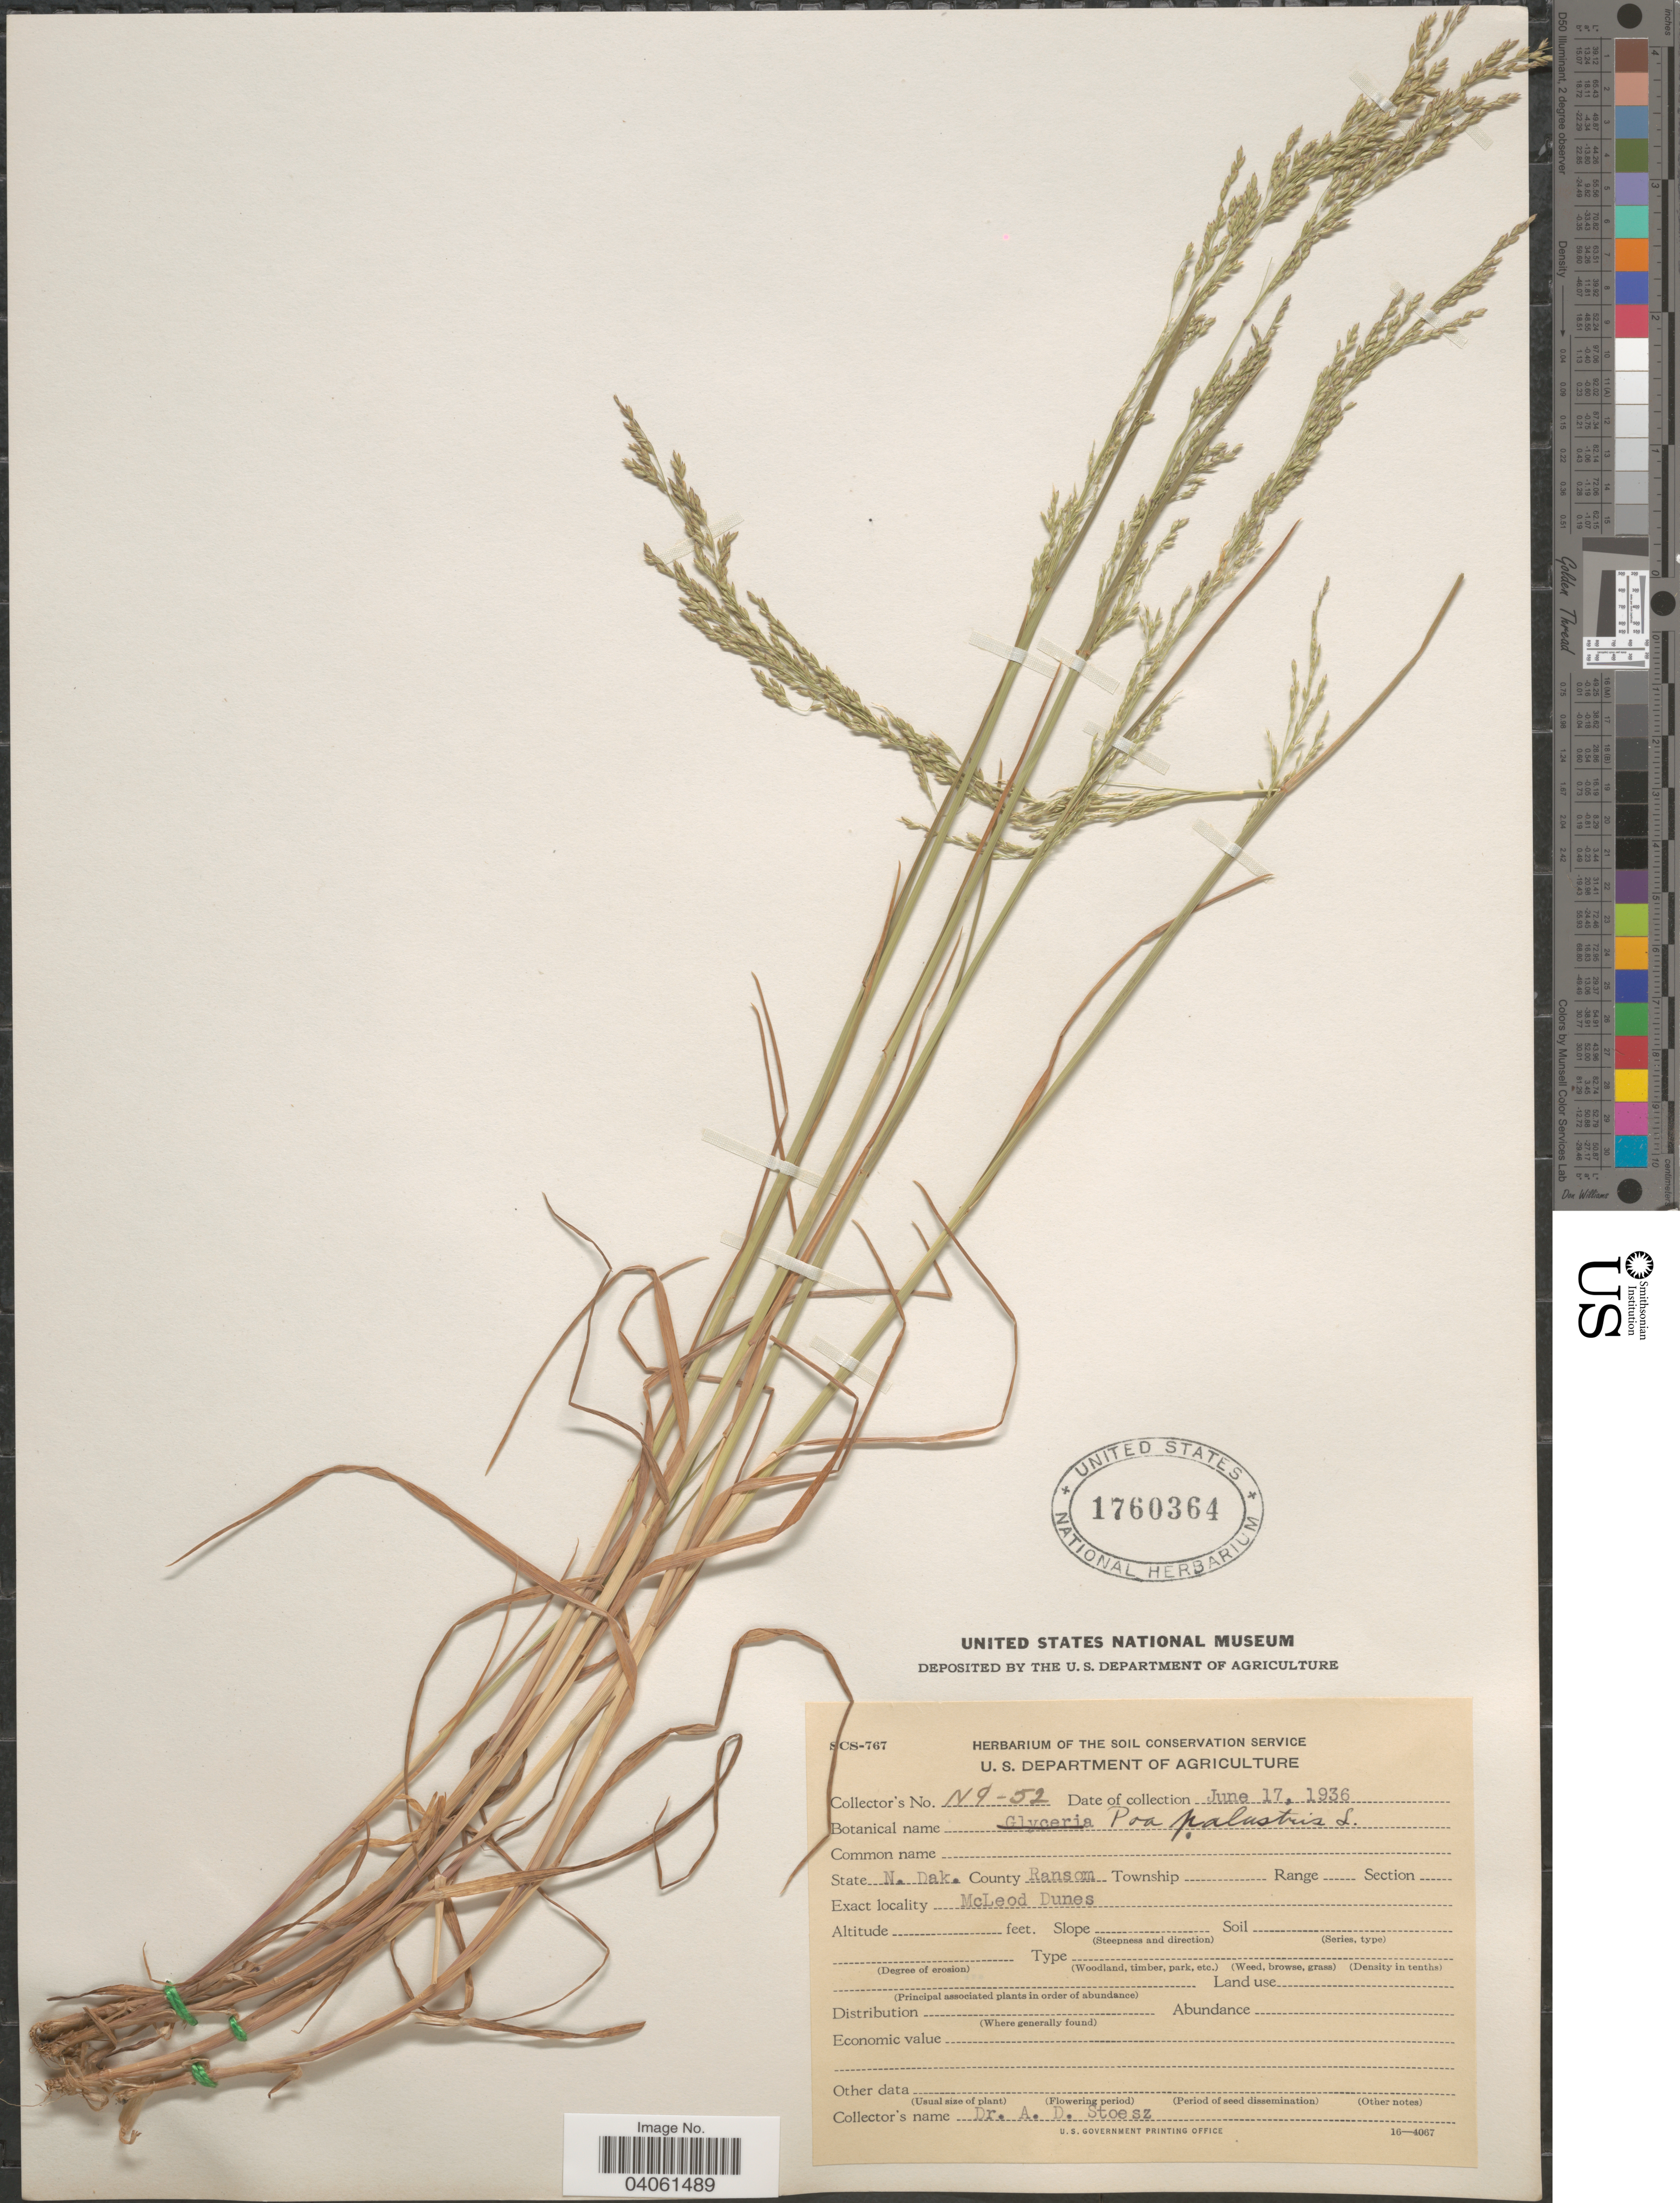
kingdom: Plantae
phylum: Tracheophyta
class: Liliopsida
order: Poales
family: Poaceae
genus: Poa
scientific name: Poa palustris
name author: L.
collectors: A. Stoesz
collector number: N9-52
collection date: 1936-06-17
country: United States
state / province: North Dakota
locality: County Ransom. McLeod Dunes.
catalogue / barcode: US 1760364